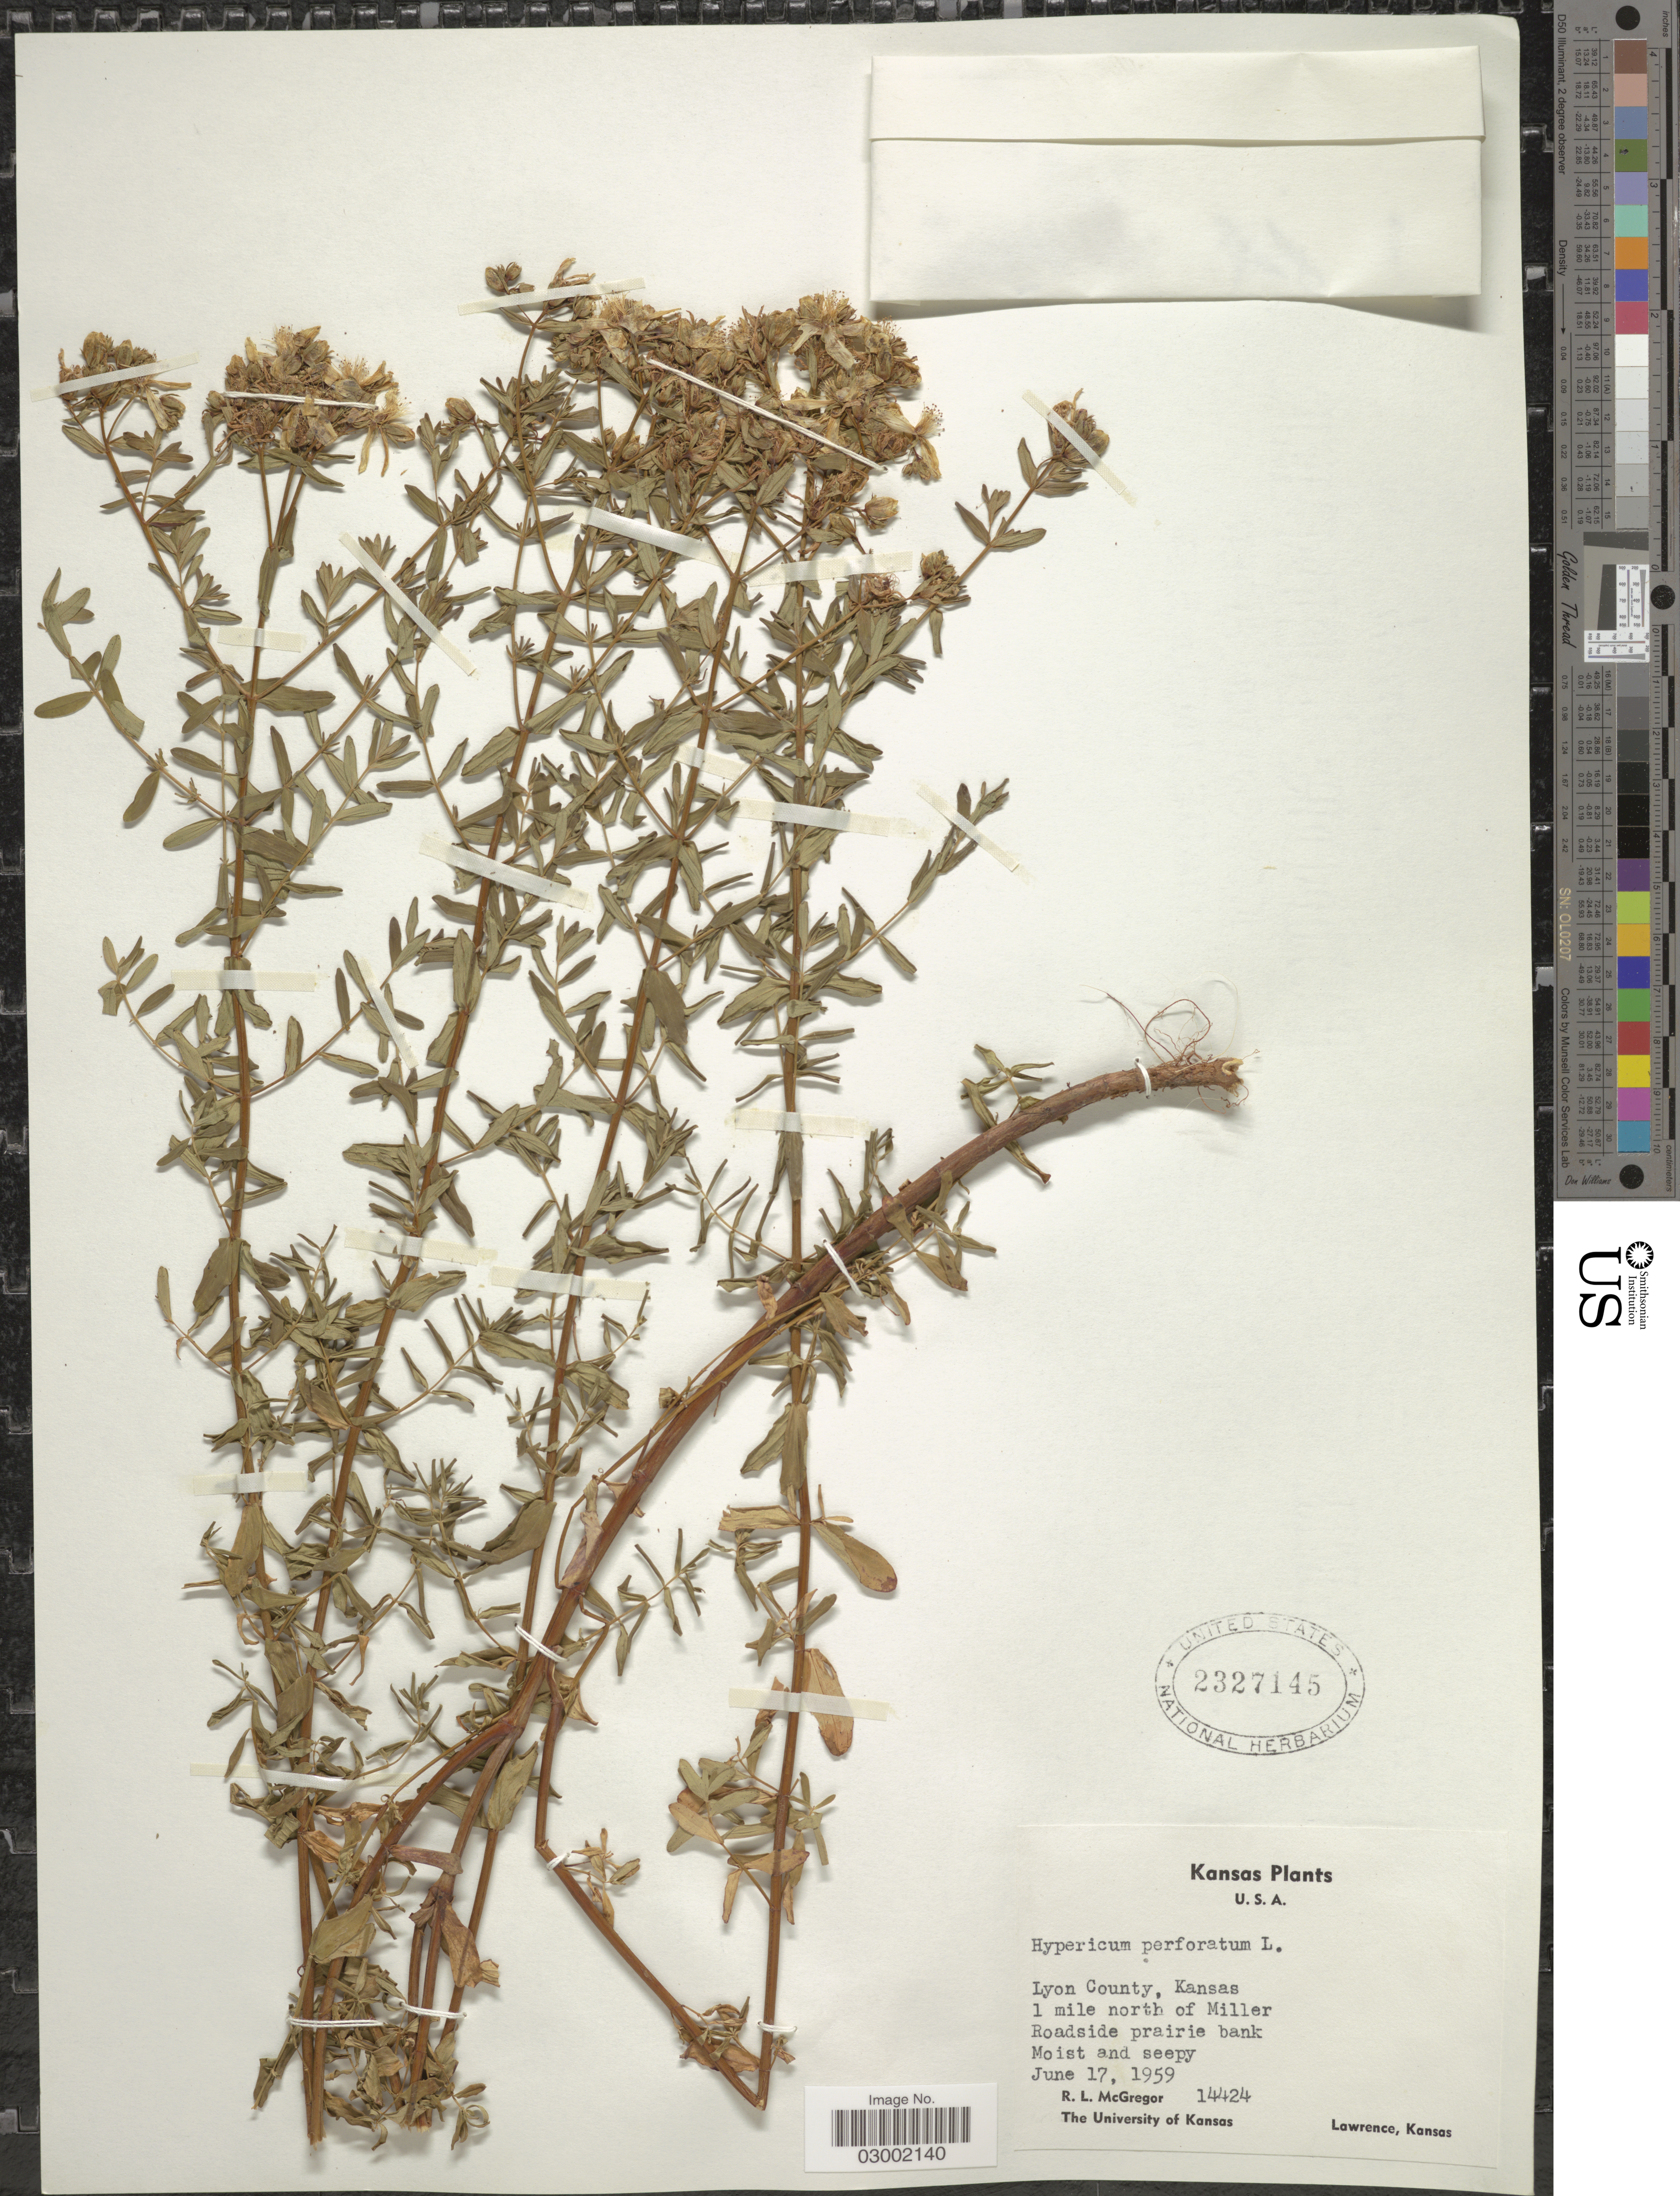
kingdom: Plantae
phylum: Tracheophyta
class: Magnoliopsida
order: Malpighiales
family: Hypericaceae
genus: Hypericum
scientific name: Hypericum perforatum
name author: L.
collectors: R. McGregor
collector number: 14424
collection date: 1959-06-17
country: United States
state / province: Kansas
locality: Lyon County, Kansas. 1 mile north of Miller. Roadside prairie bank.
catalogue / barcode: US 2327145